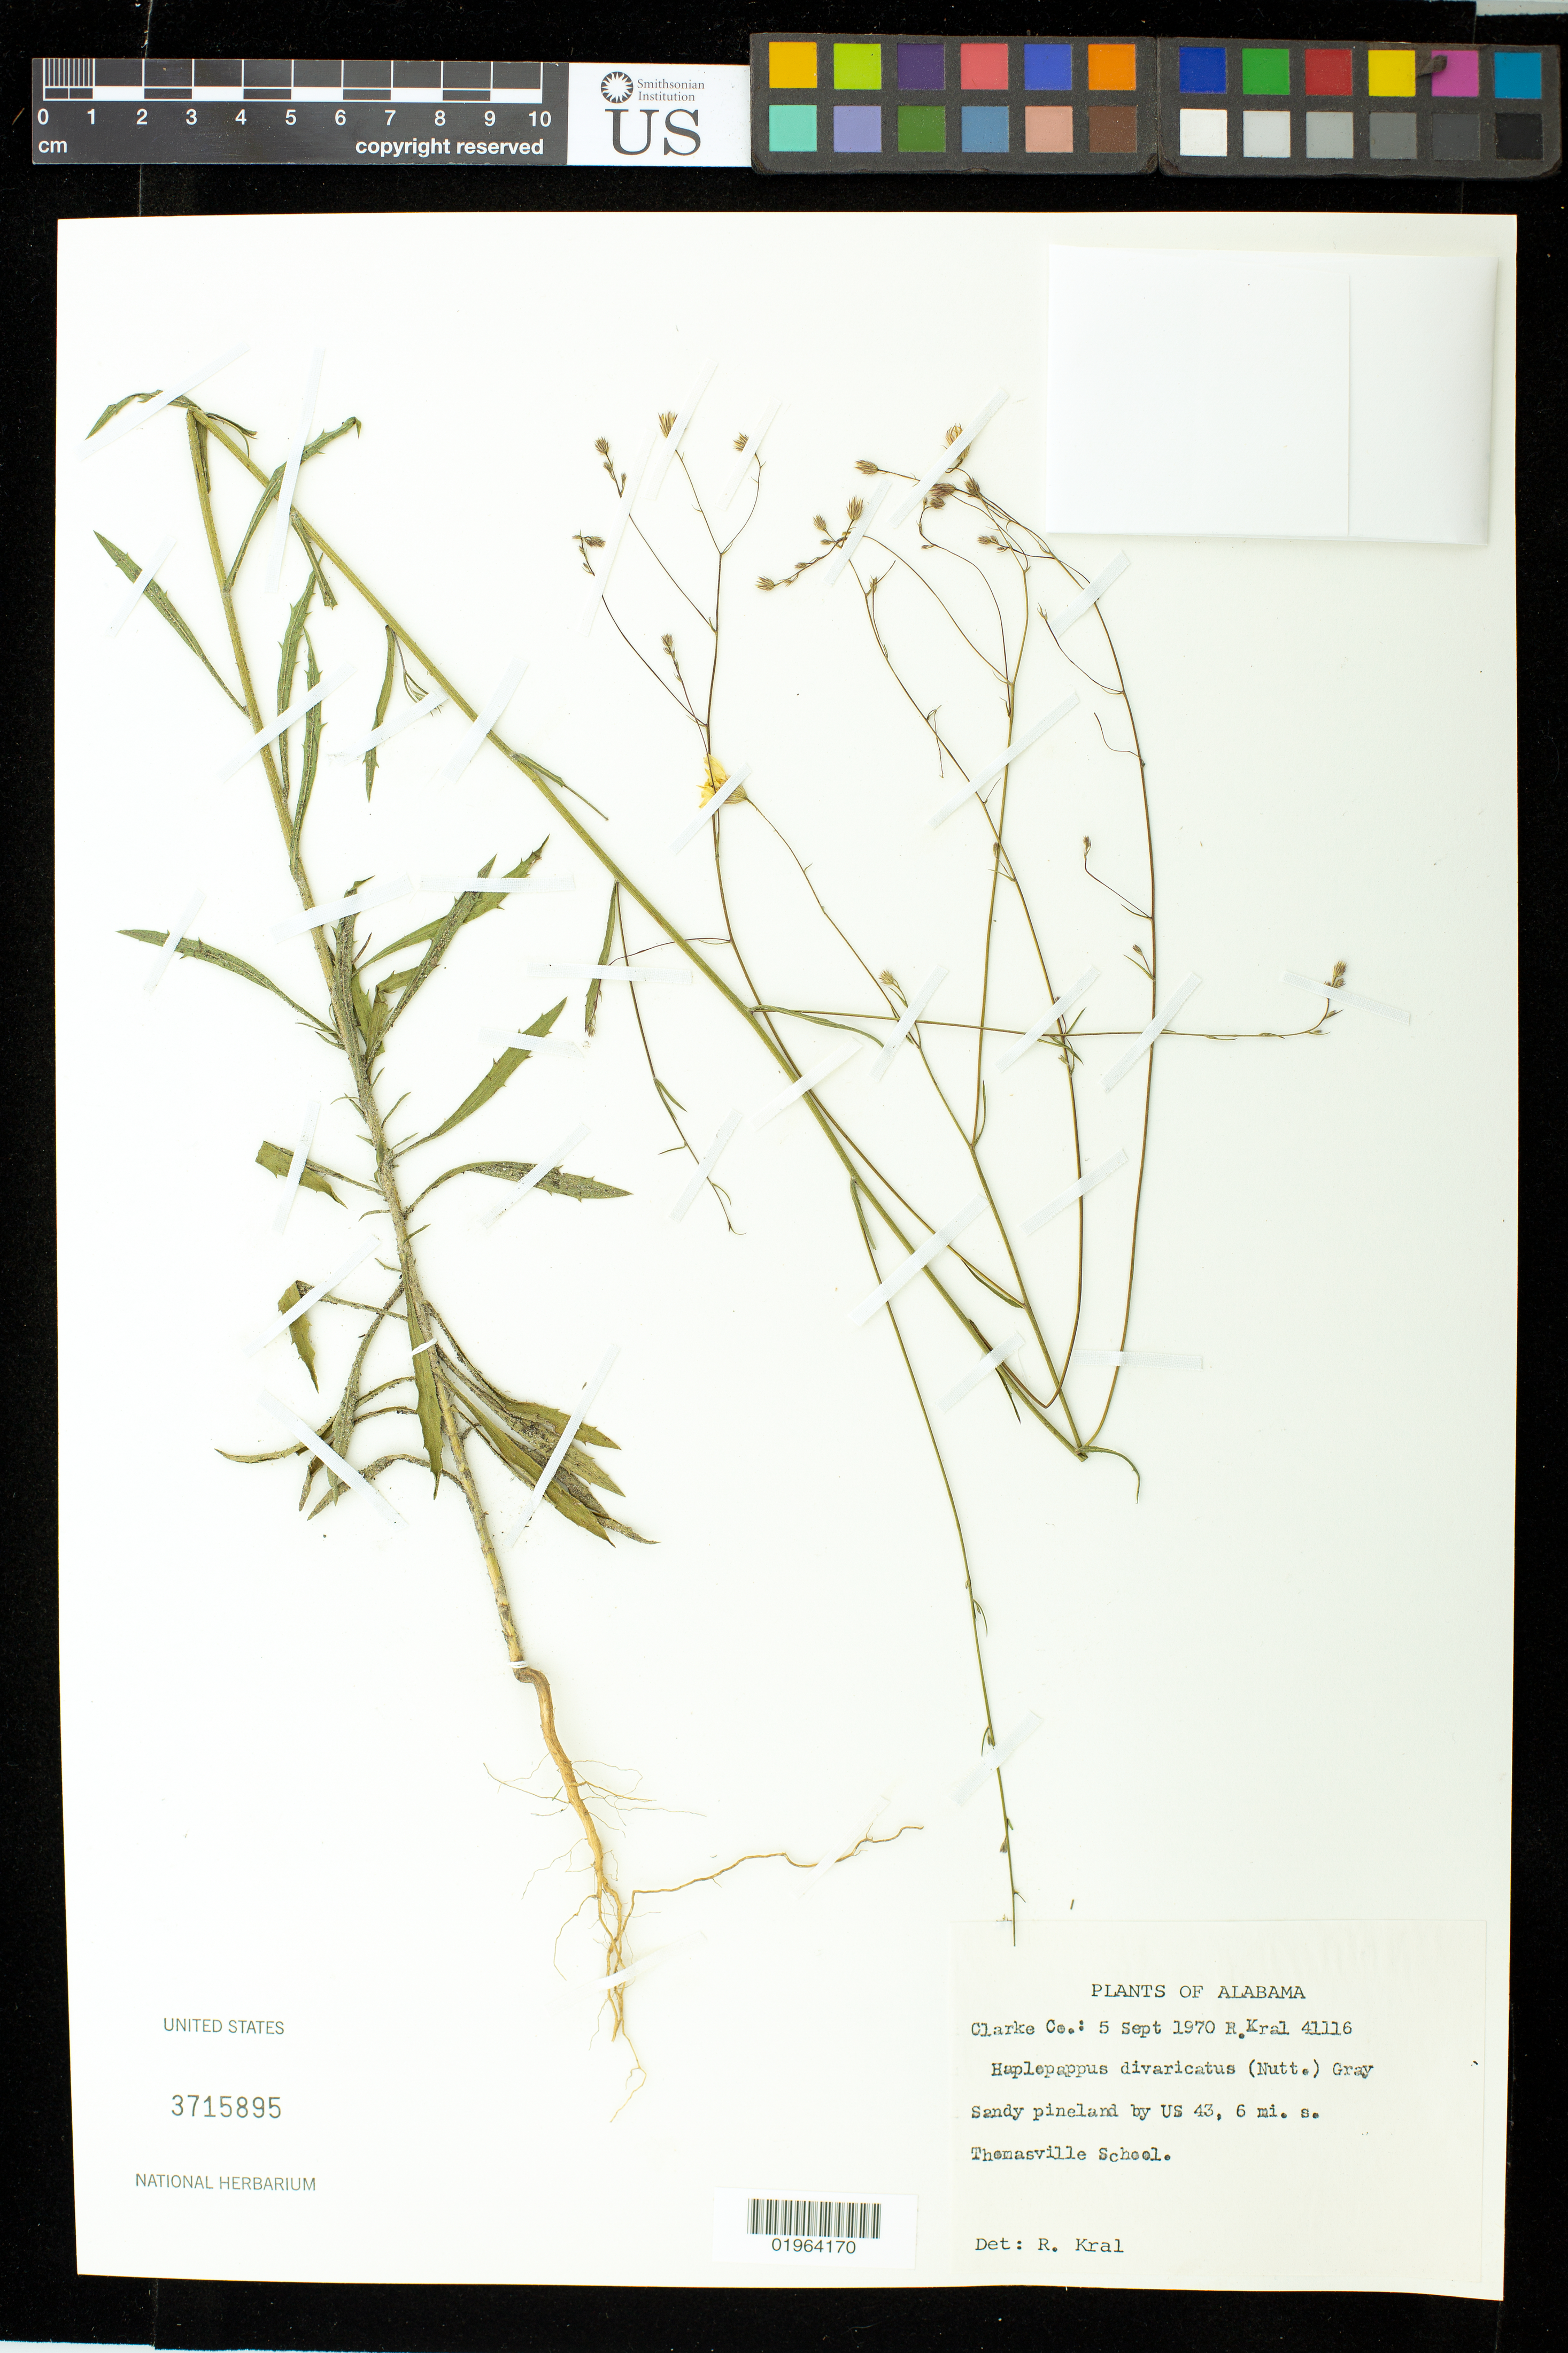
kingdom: Plantae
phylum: Tracheophyta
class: Magnoliopsida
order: Asterales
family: Asteraceae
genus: Haplopappus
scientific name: Haplopappus divaricatus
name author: (Nutt.) A. Gray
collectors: R. Kral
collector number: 41116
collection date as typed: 5 Sep 1970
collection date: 1970-09-05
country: United States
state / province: Alabama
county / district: Clarke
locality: by US 43, 6 mi. s. Thomasville School.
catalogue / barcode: US 3715895